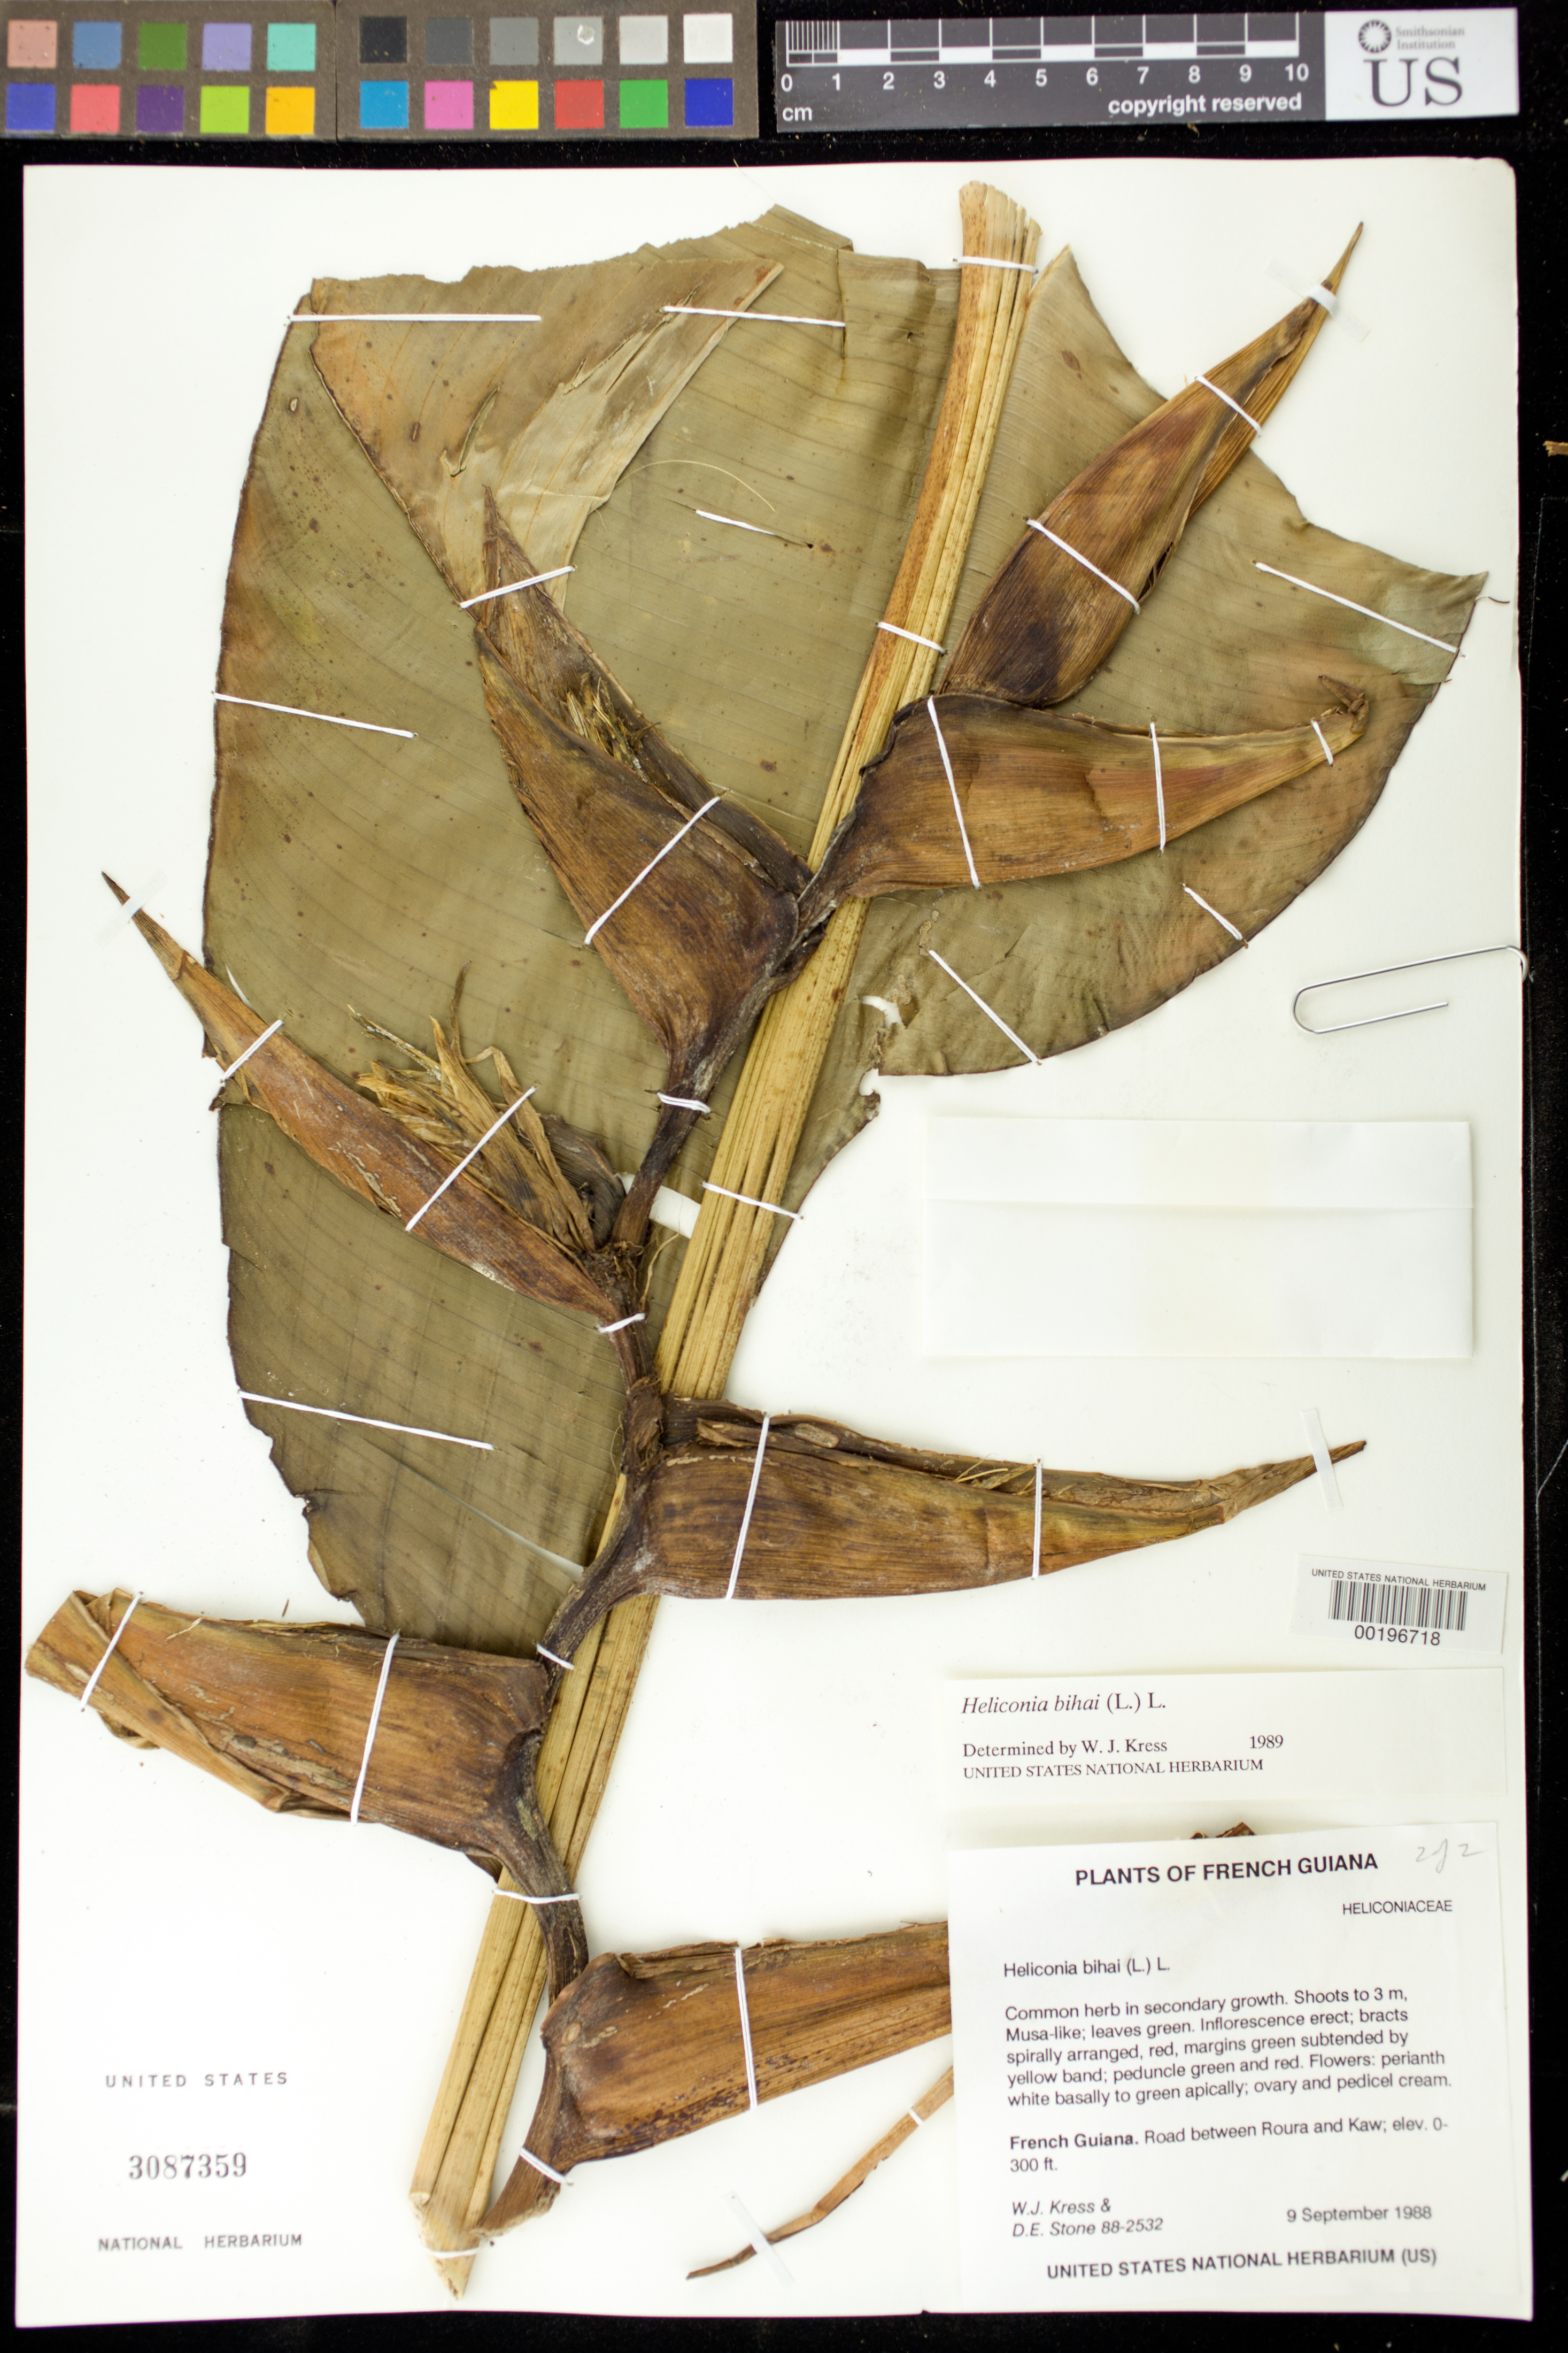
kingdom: Plantae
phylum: Tracheophyta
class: Liliopsida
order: Zingiberales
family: Heliconiaceae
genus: Heliconia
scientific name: Heliconia bihai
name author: (L.) L.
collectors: W. J. Kress & D. E. Stone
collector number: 88-2532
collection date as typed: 09 Sep 1988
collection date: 1988-09-09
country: French Guiana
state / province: Cayenne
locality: Road between roura and kaw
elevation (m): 0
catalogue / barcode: US 3087359